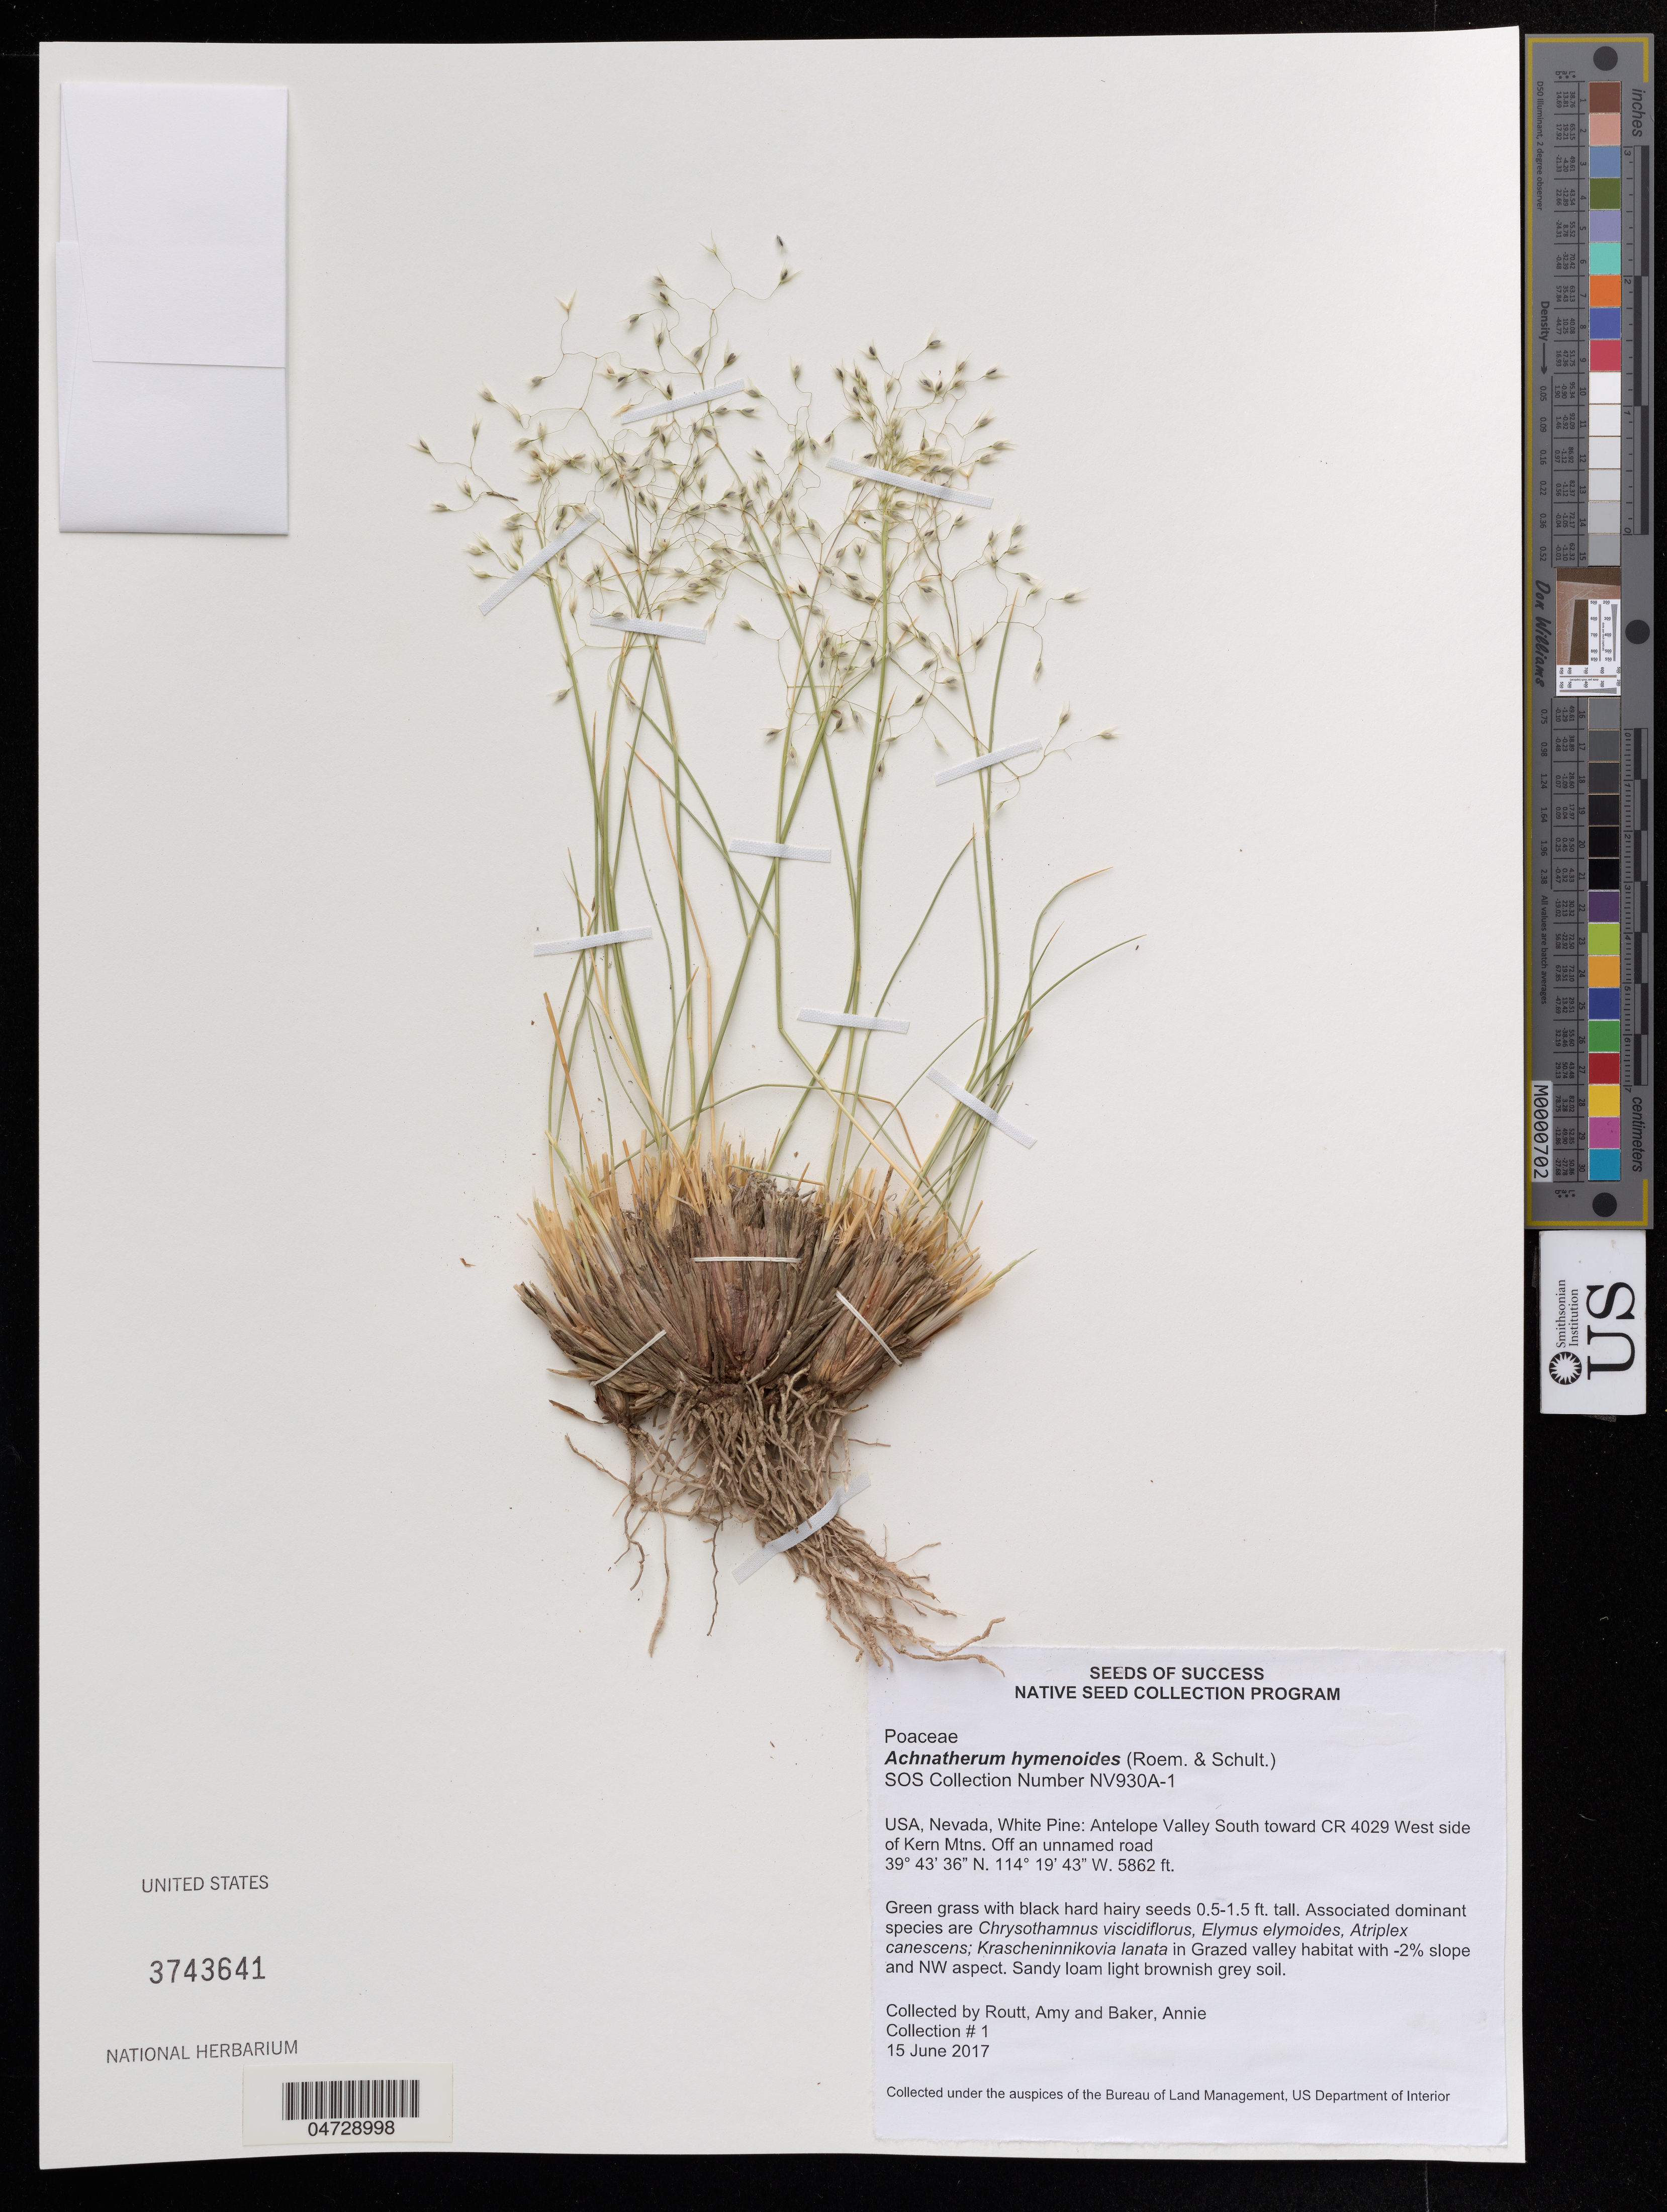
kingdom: Plantae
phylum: Tracheophyta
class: Liliopsida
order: Poales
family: Poaceae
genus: Achnatherum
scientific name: Achnatherum hymenoides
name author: (Roem. & Schult.) Barkworth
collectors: A. Routt & A. Baker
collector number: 1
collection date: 2017-06-15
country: United States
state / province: Nevada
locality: White Pine: Antelope Valley South toward CR 4029 West side of Kern Mts. Off an unnamed road.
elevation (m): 1787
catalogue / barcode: US 3743641